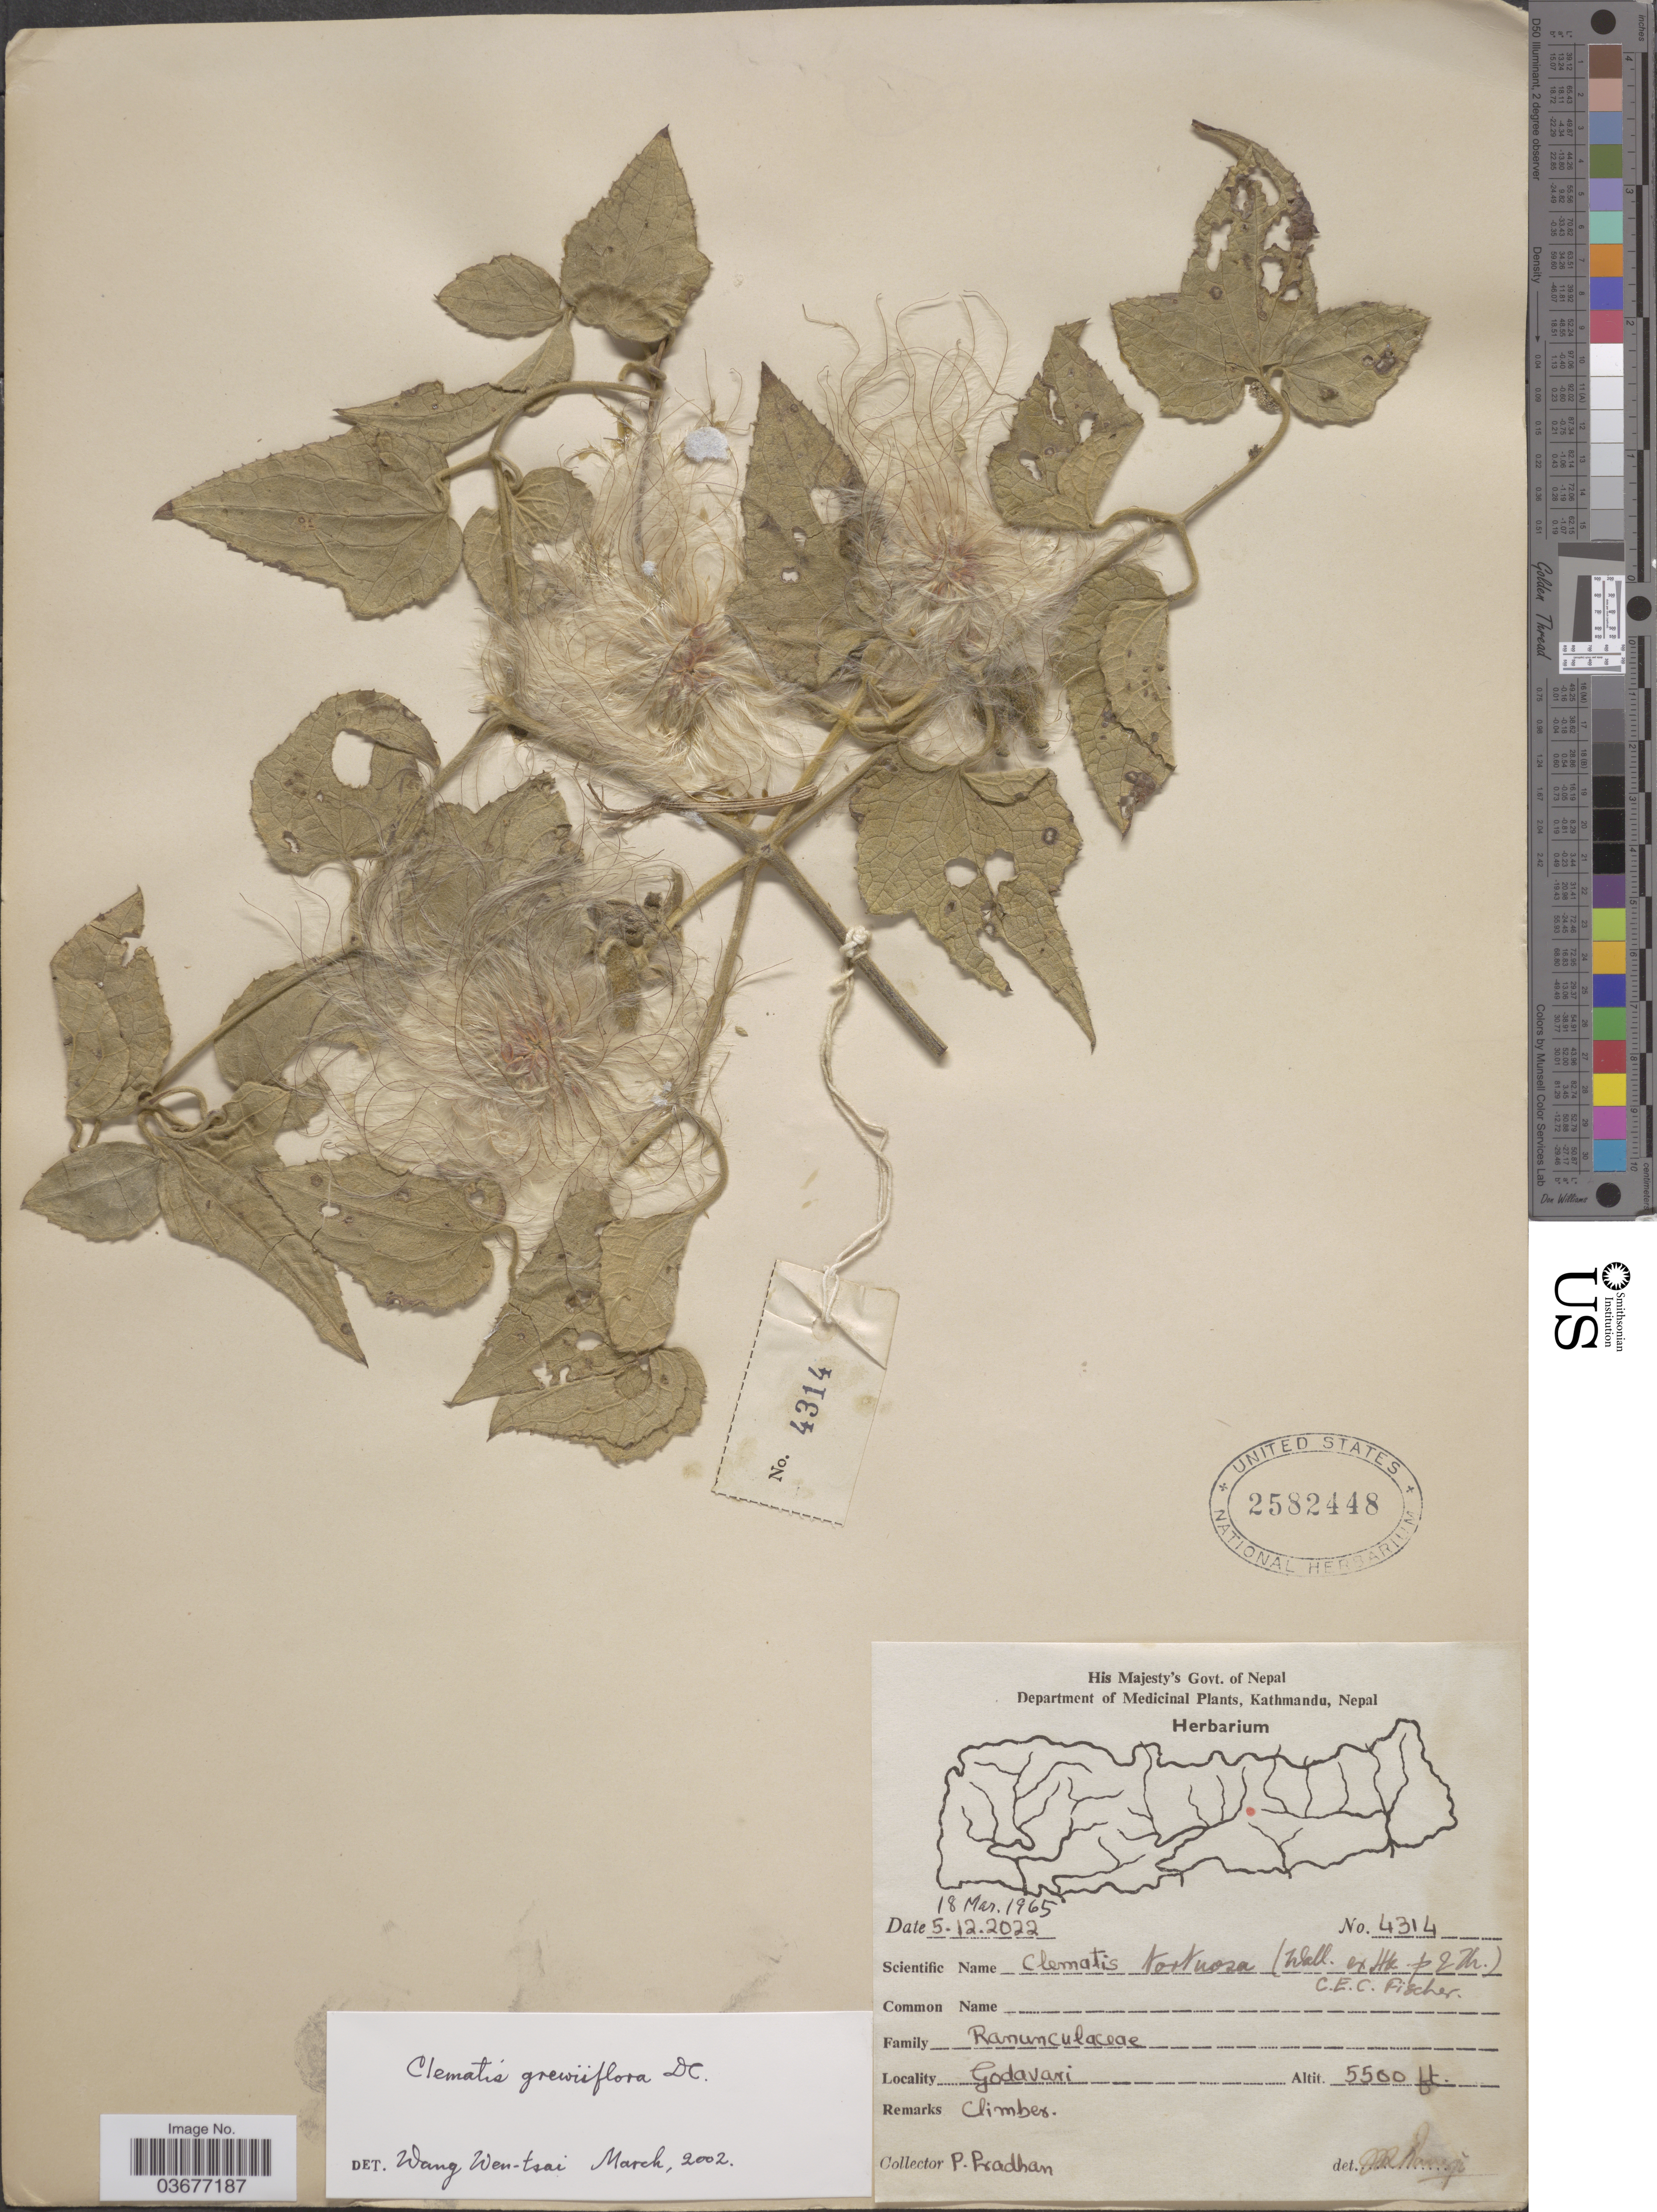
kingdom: Plantae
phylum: Tracheophyta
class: Magnoliopsida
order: Ranunculales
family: Ranunculaceae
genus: Clematis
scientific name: Clematis grewiiflora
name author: DC.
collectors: P. Pradhan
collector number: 4314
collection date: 1965-03-18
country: Nepal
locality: Godavari.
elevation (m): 1676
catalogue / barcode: US 2582448